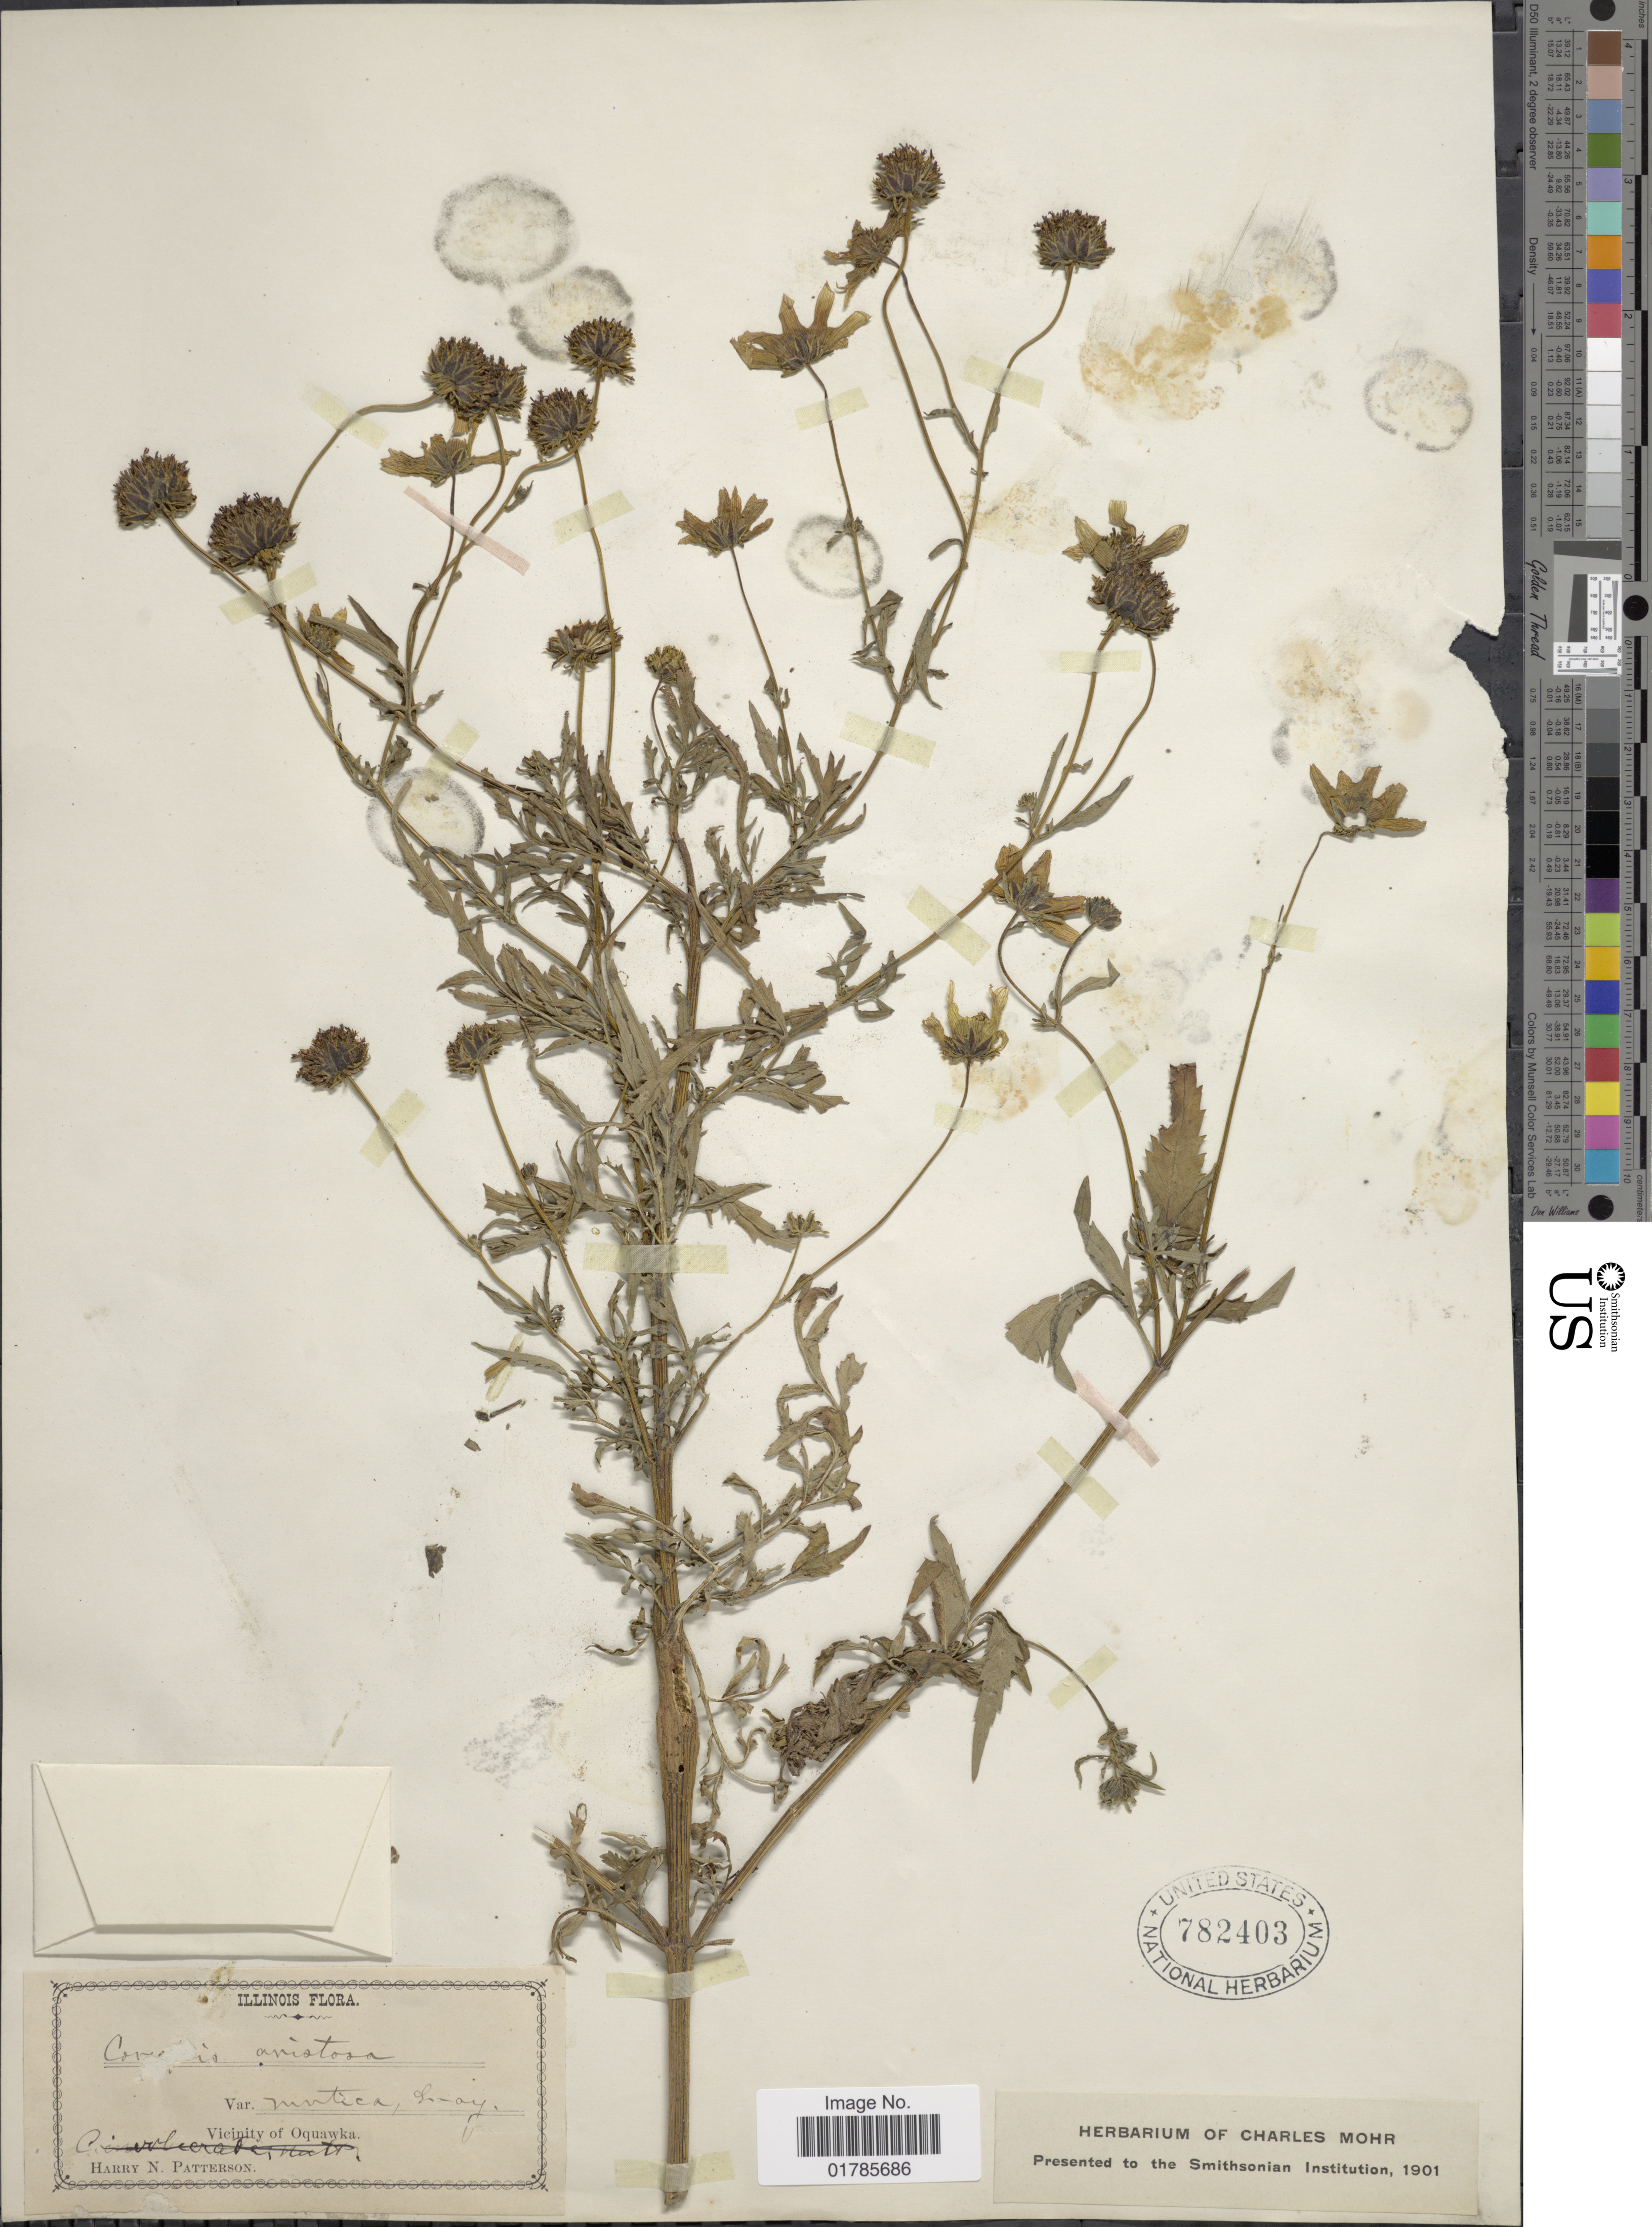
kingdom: Plantae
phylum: Tracheophyta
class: Magnoliopsida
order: Asterales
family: Asteraceae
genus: Bidens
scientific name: Bidens aristosa var. mutica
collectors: H. N. Patterson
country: United States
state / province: Illinois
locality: Vicinity of Oquawka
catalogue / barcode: US 782403